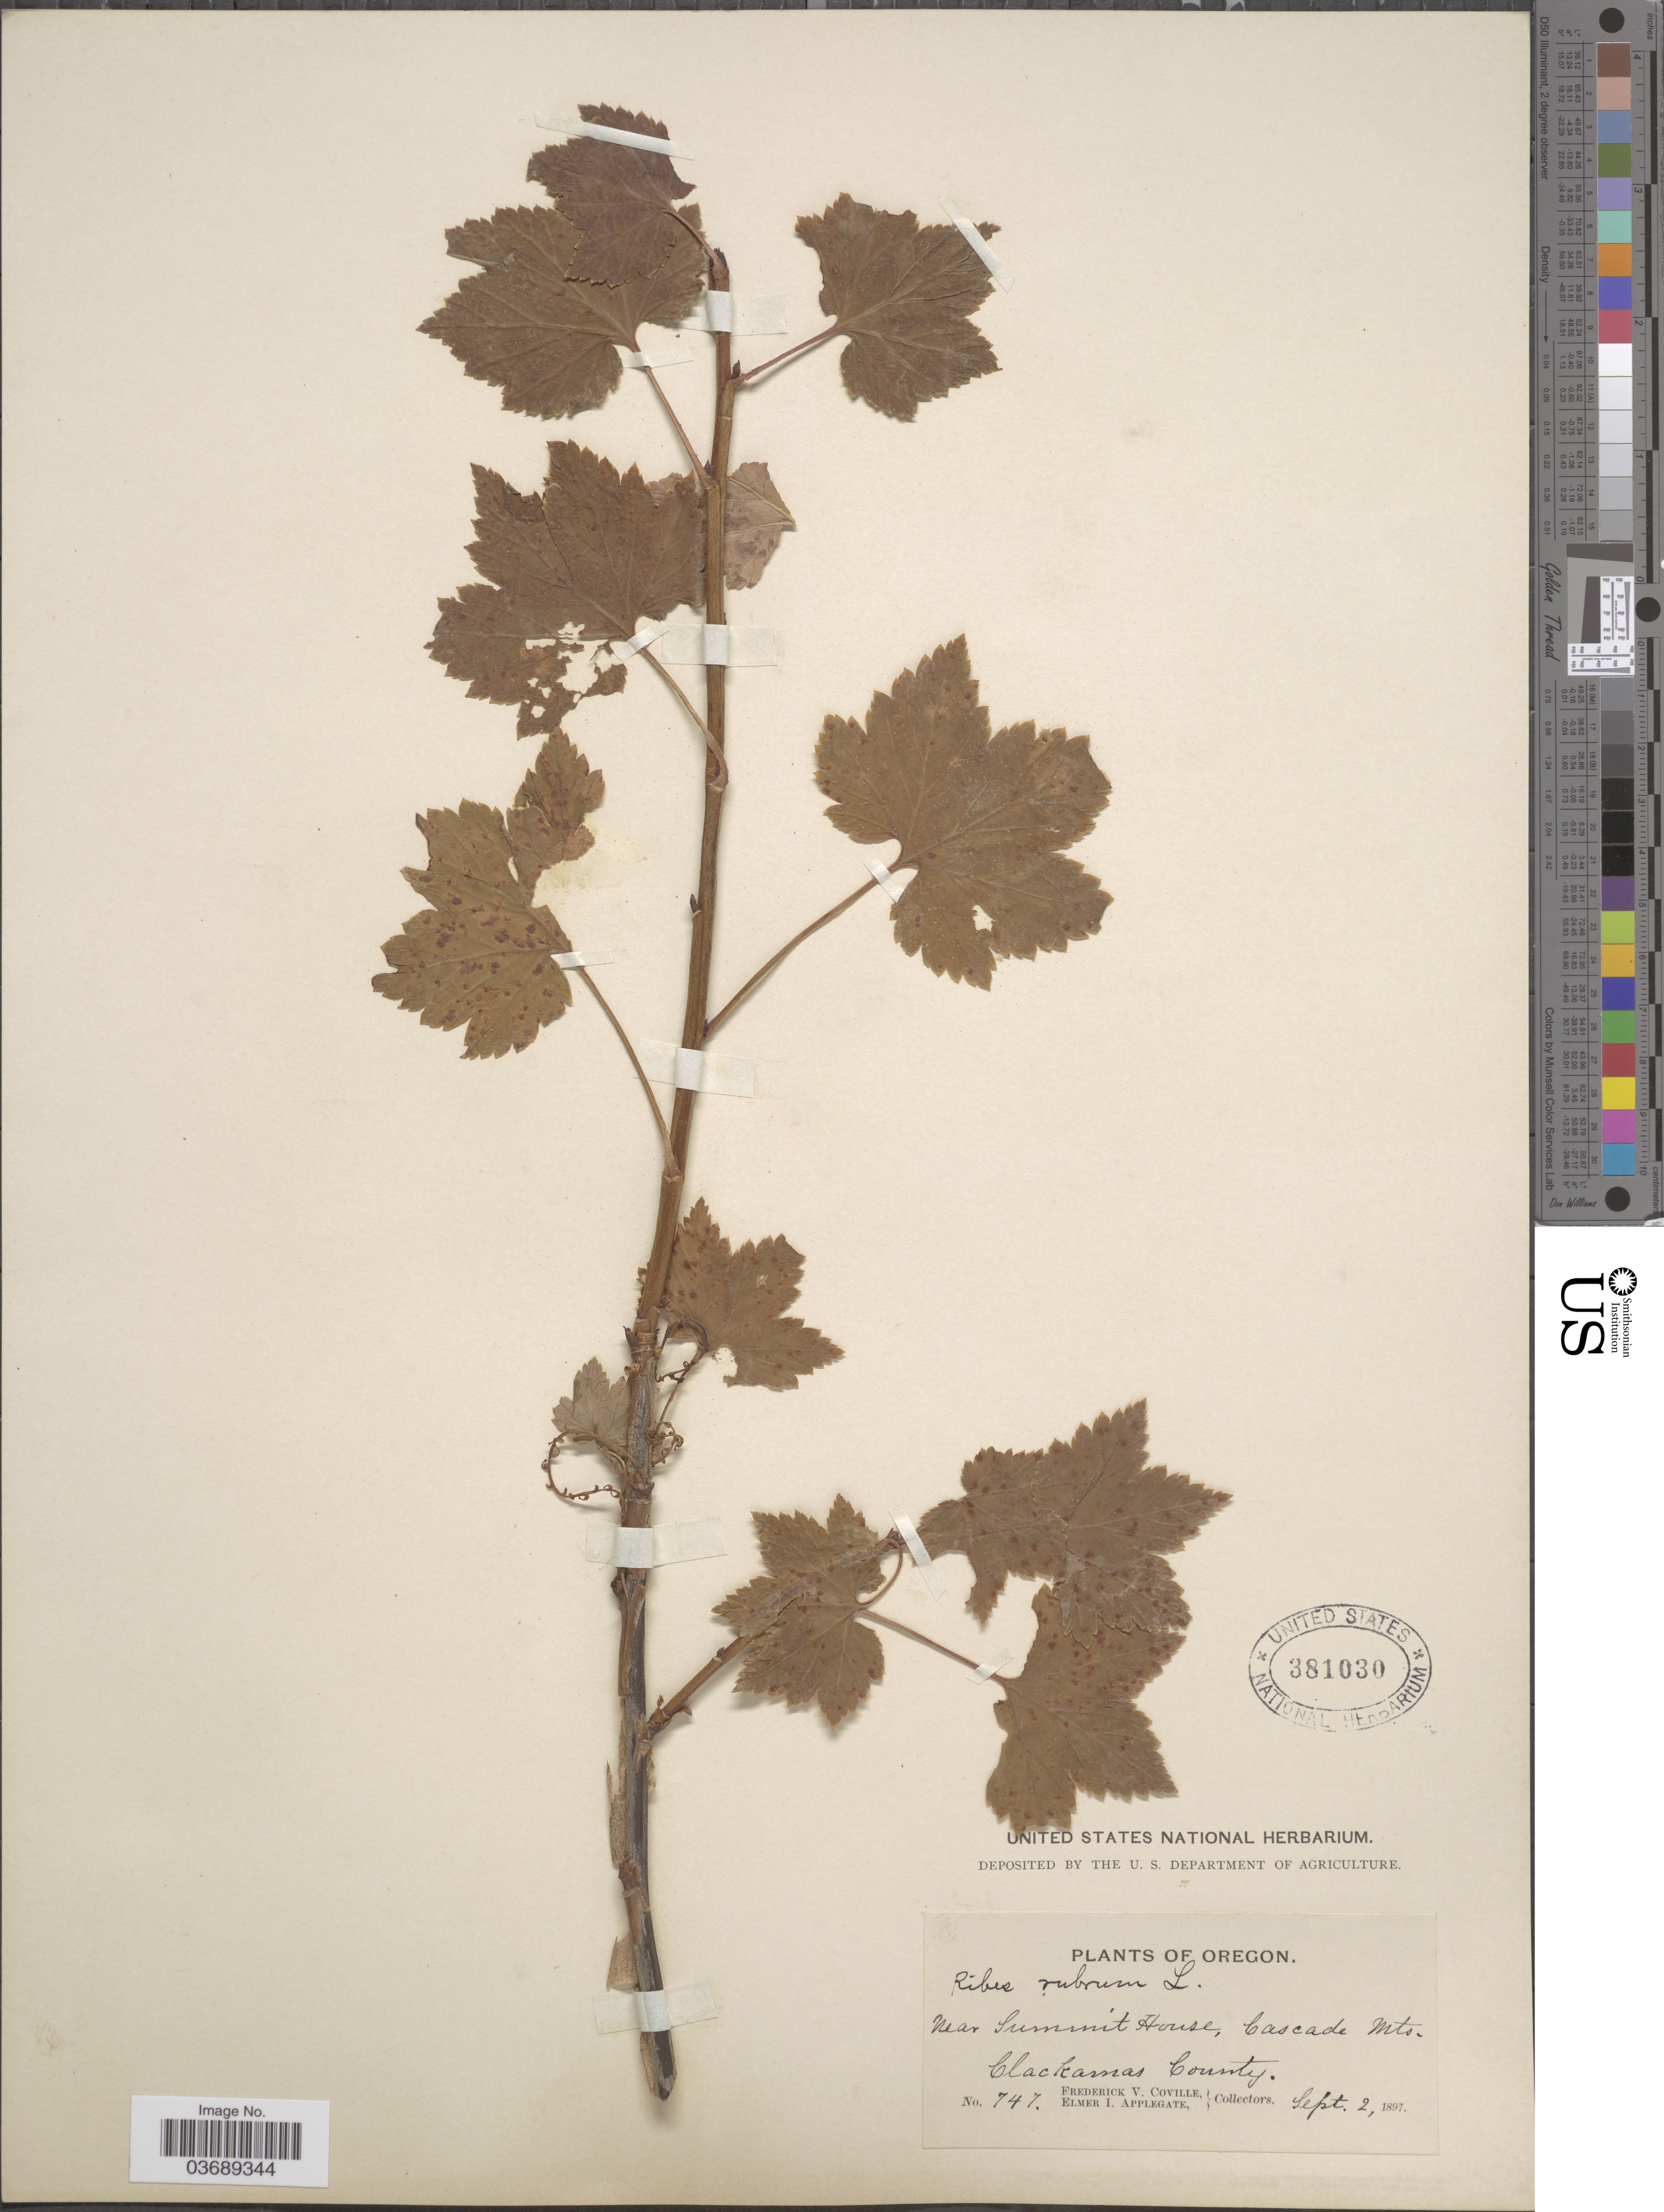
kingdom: Plantae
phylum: Tracheophyta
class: Magnoliopsida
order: Saxifragales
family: Grossulariaceae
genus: Ribes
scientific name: Ribes triste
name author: Pall.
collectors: F. V. Coville & E. I. Applegate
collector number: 747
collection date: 1897-09-02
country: United States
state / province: Oregon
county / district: Clackamas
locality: Near Summit House, Cascade Mts. Clackamas County.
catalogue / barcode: US 381030